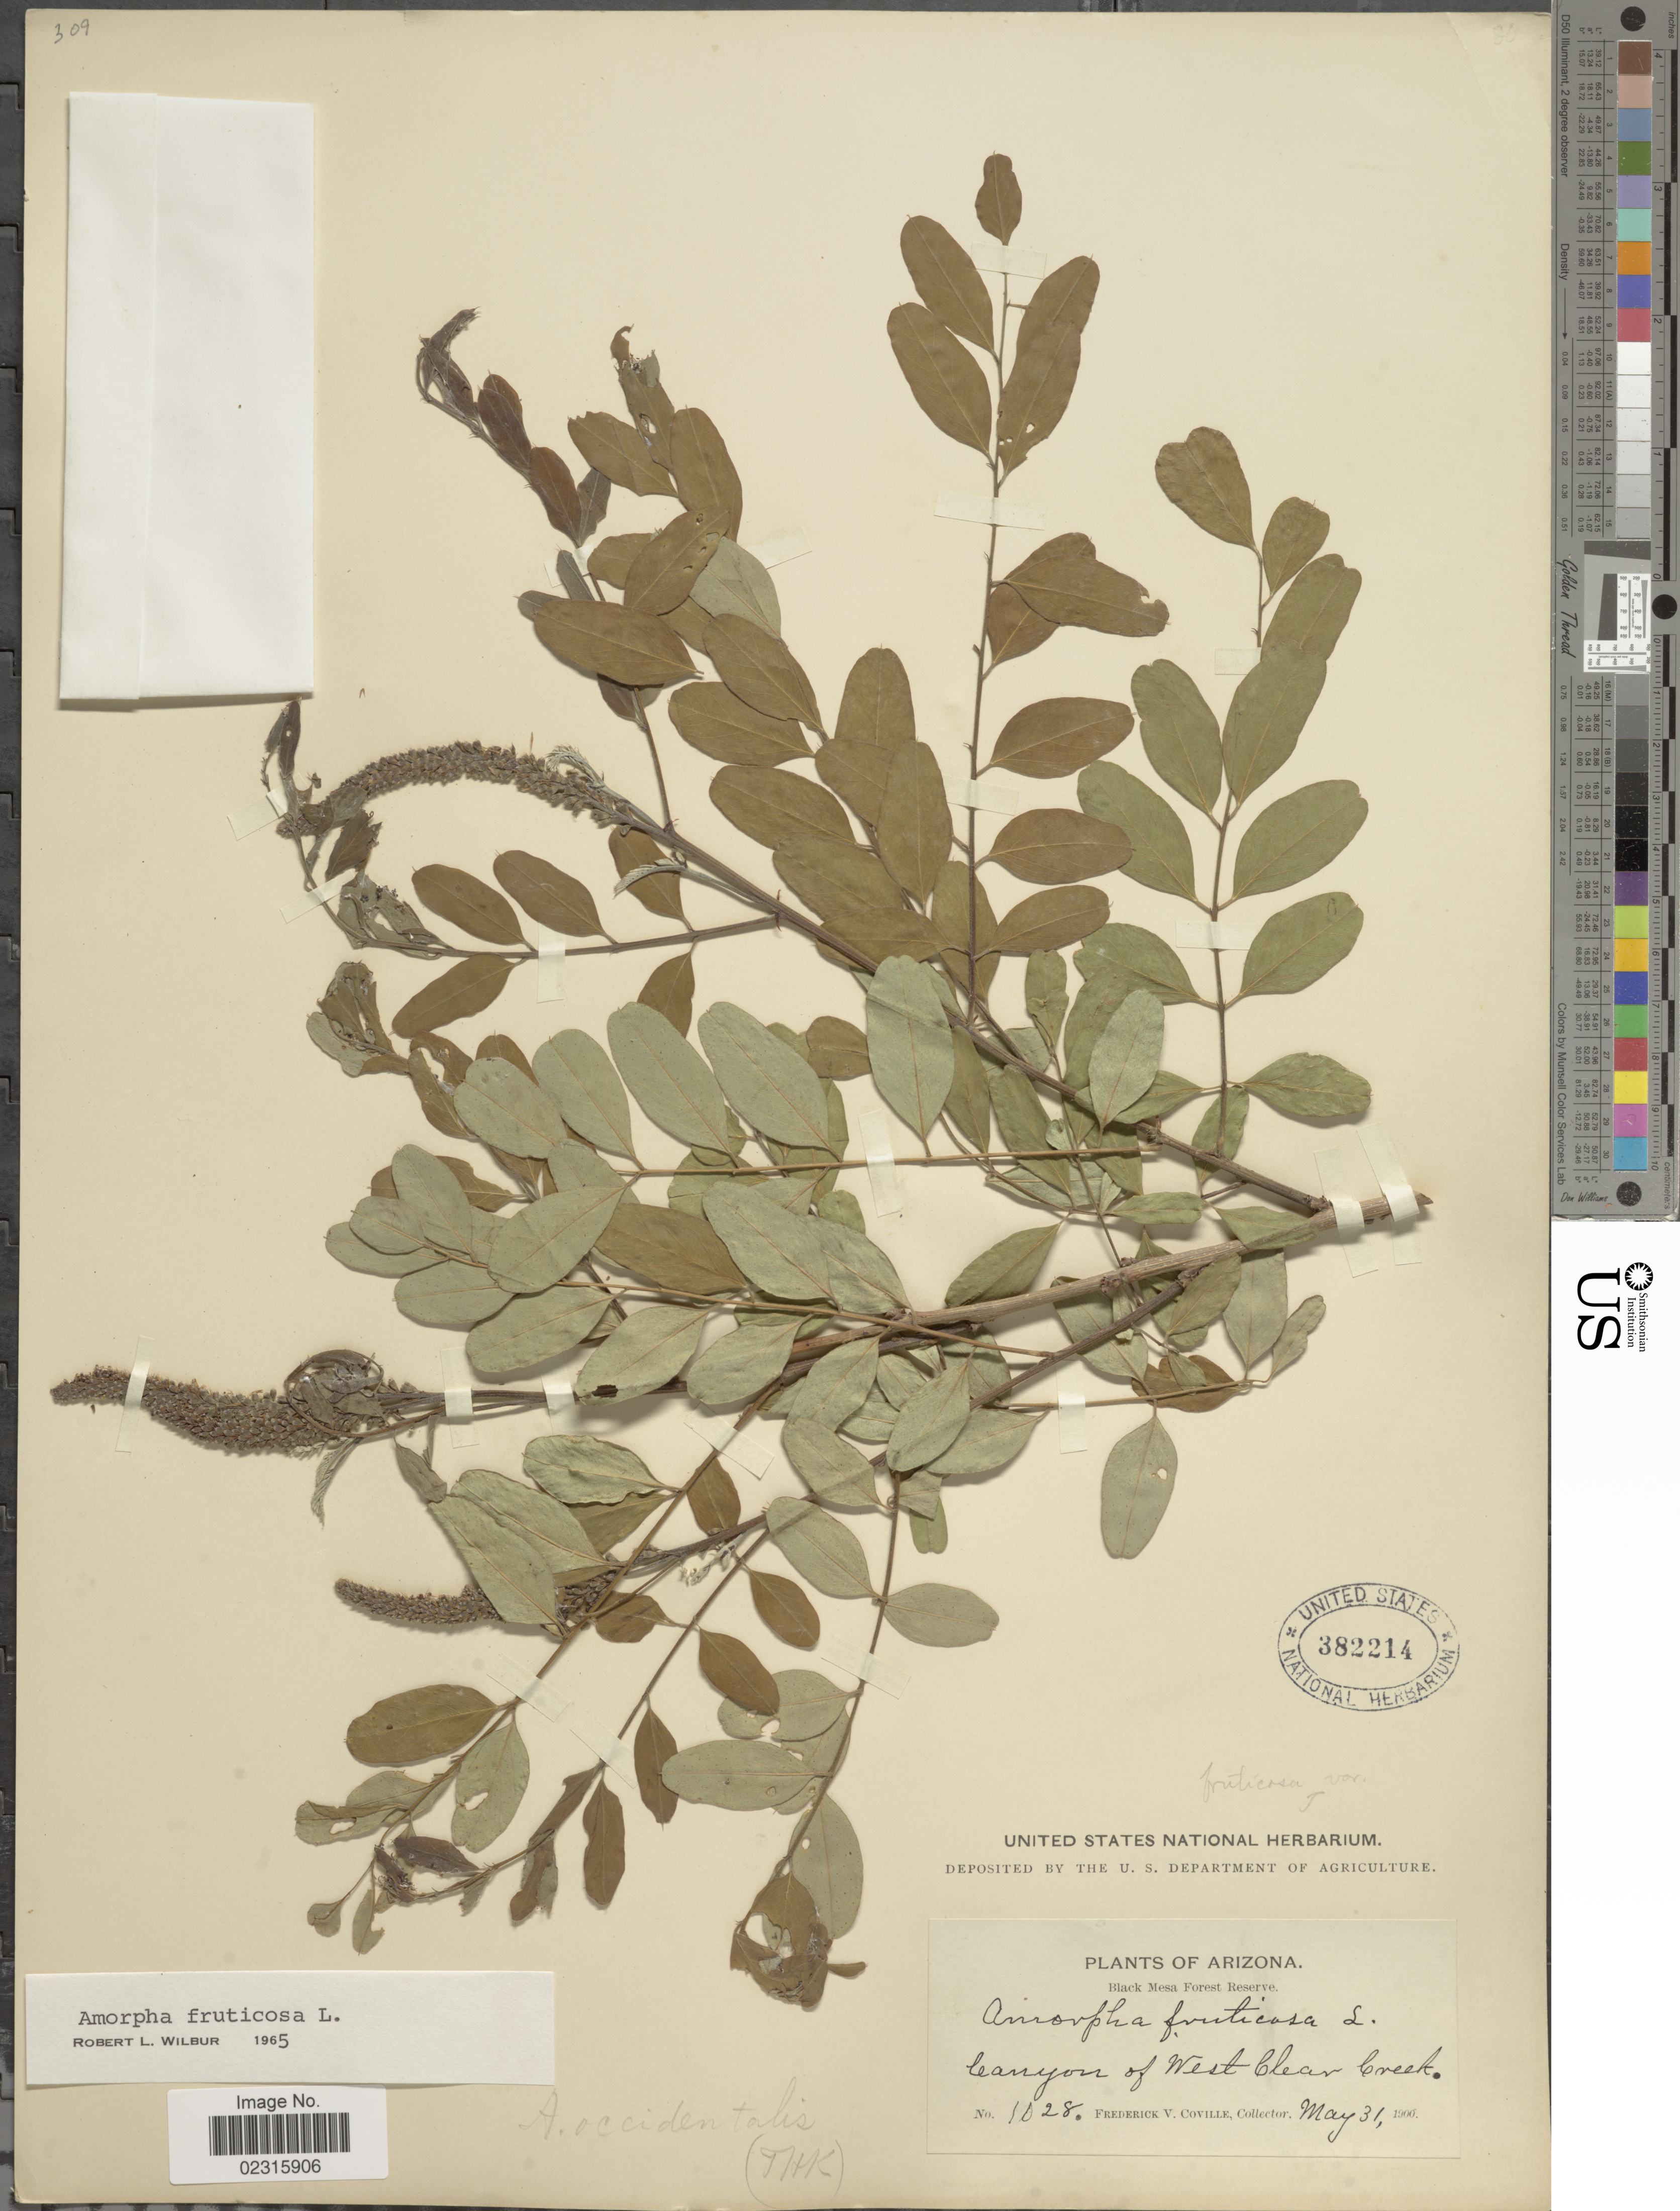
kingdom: Plantae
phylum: Tracheophyta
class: Magnoliopsida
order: Fabales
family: Fabaceae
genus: Amorpha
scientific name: Amorpha fruticosa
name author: L.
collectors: F. V. Coville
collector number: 1028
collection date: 1900-05-31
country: United States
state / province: Arizona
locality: Canyon of West Clear Creek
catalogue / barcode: US 382214